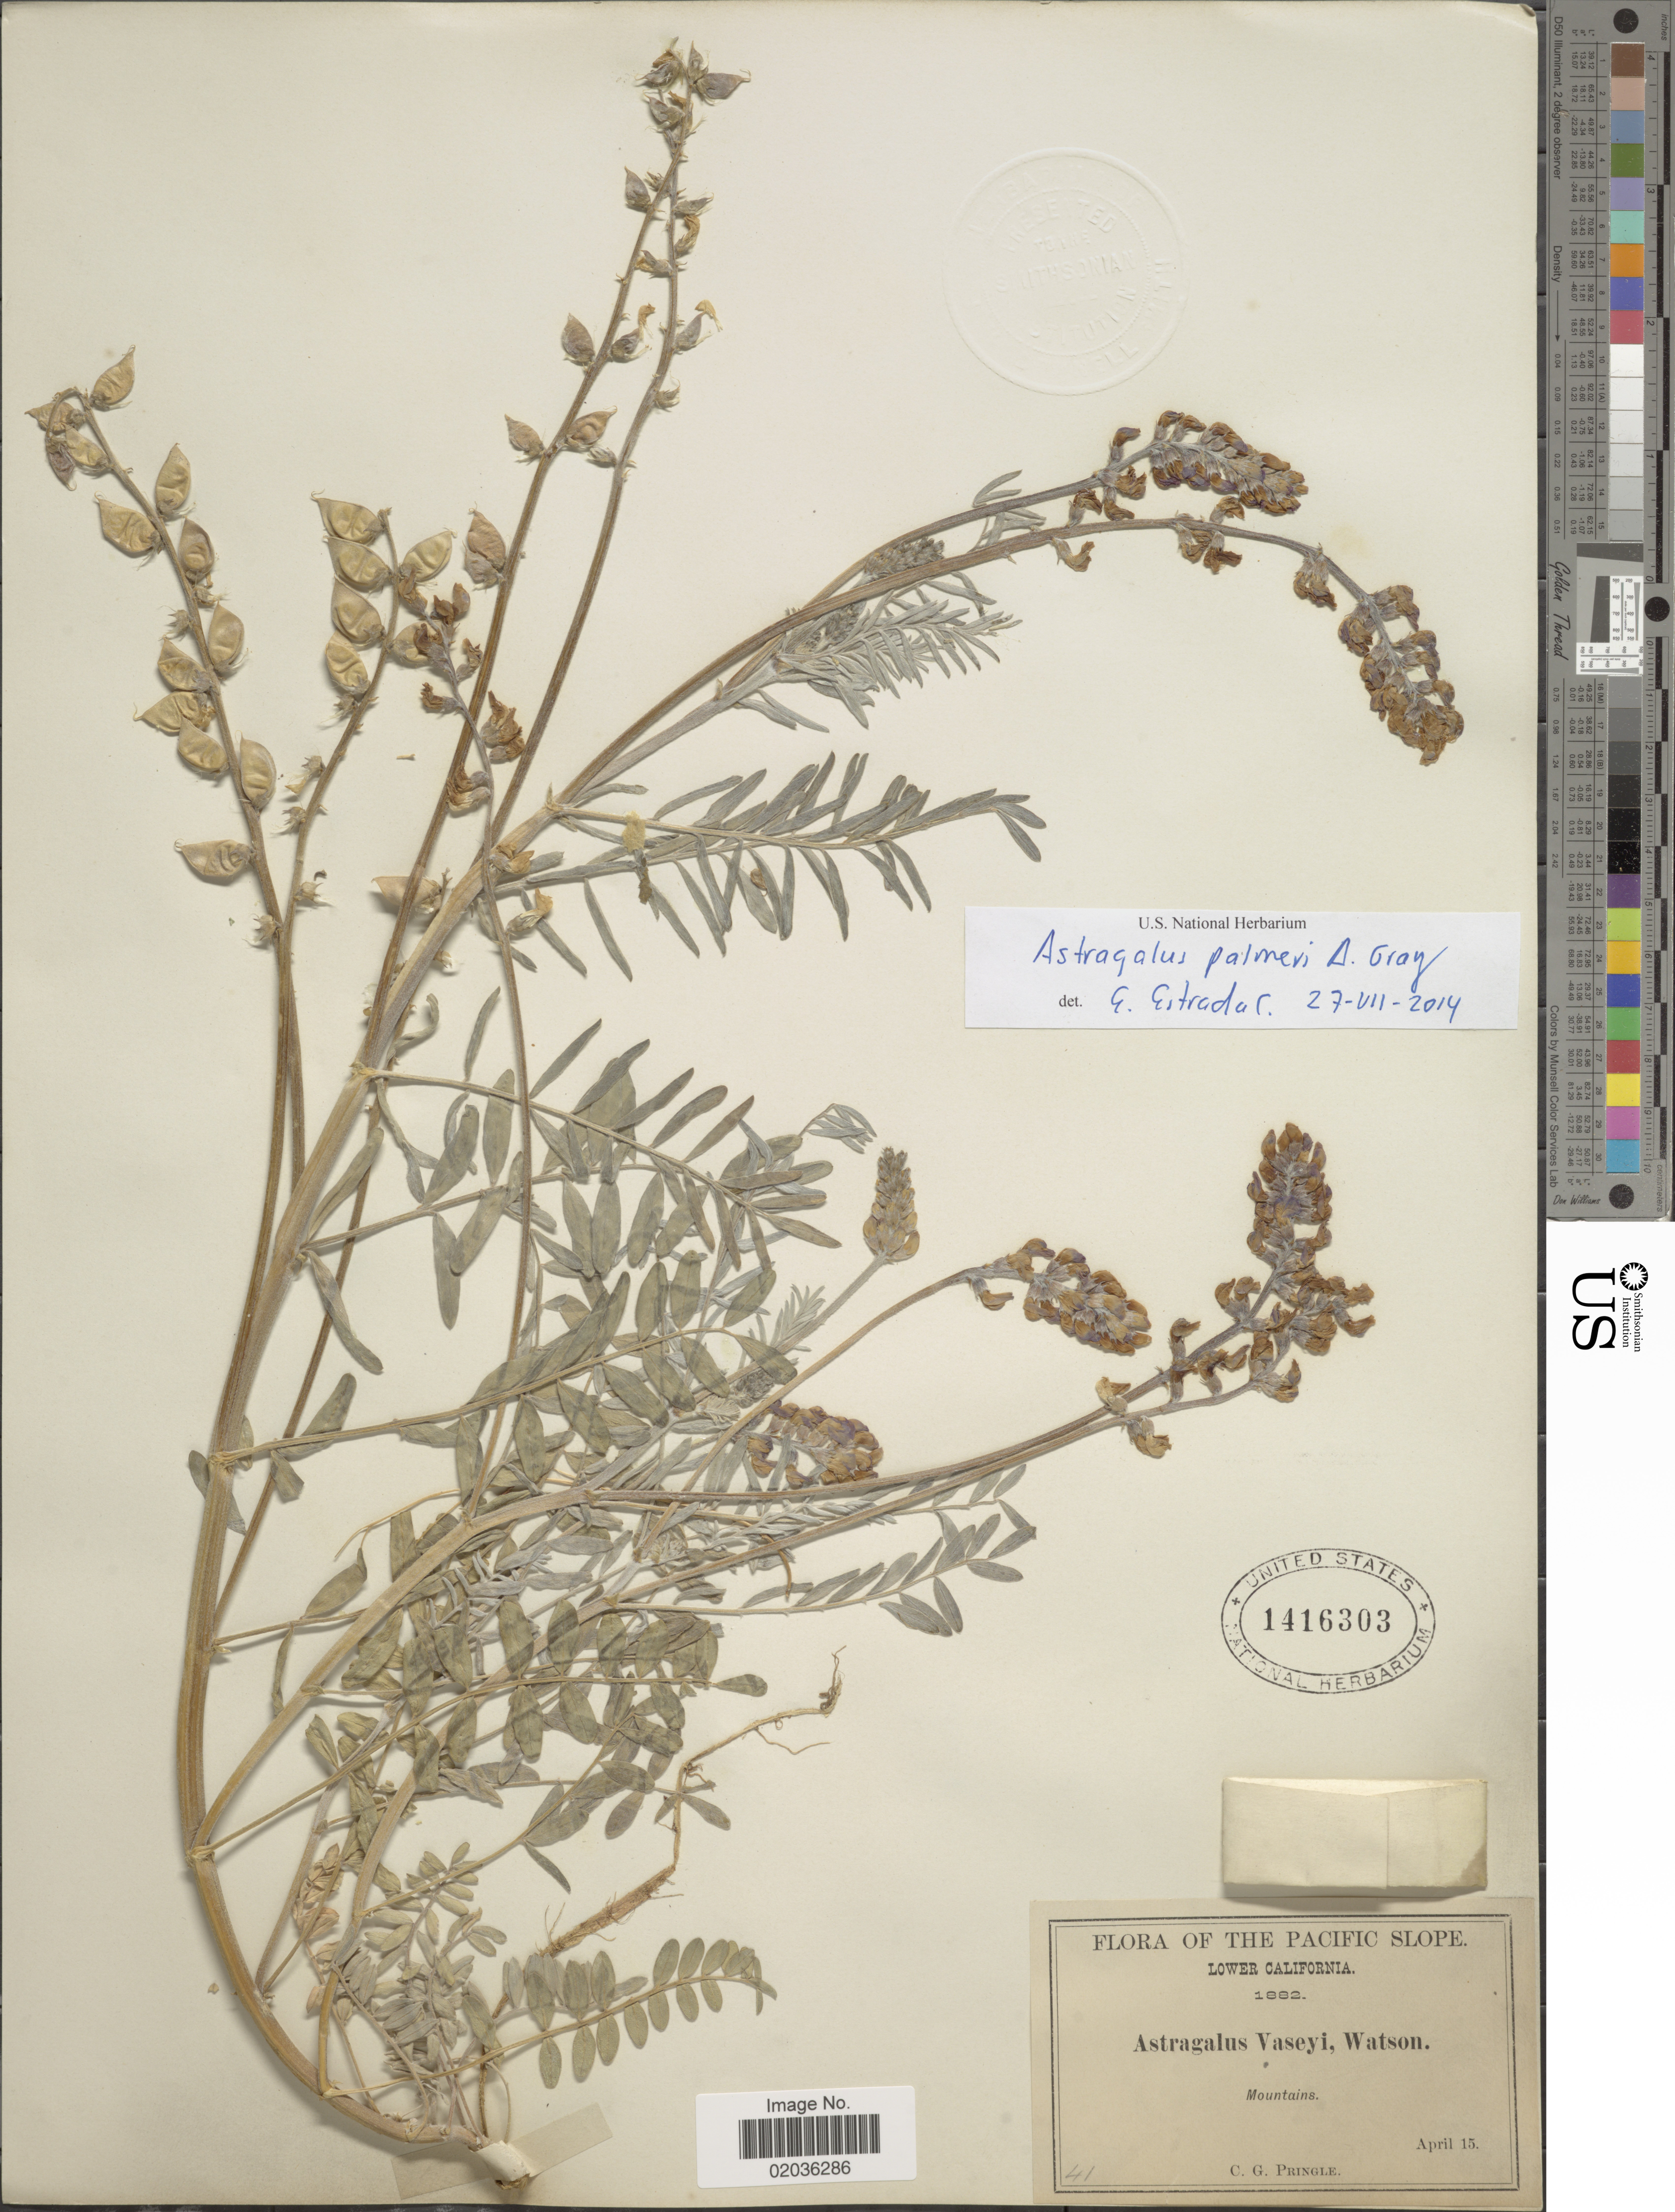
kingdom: Plantae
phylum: Tracheophyta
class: Magnoliopsida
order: Fabales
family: Fabaceae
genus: Astragalus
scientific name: Astragalus palmeri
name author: A. Gray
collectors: C. G. Pringle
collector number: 41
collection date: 1882-04-15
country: Mexico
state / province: Baja California Norte / Baja California Sur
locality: The Pacific Slope. Lower California, Mountains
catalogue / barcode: US 1416303